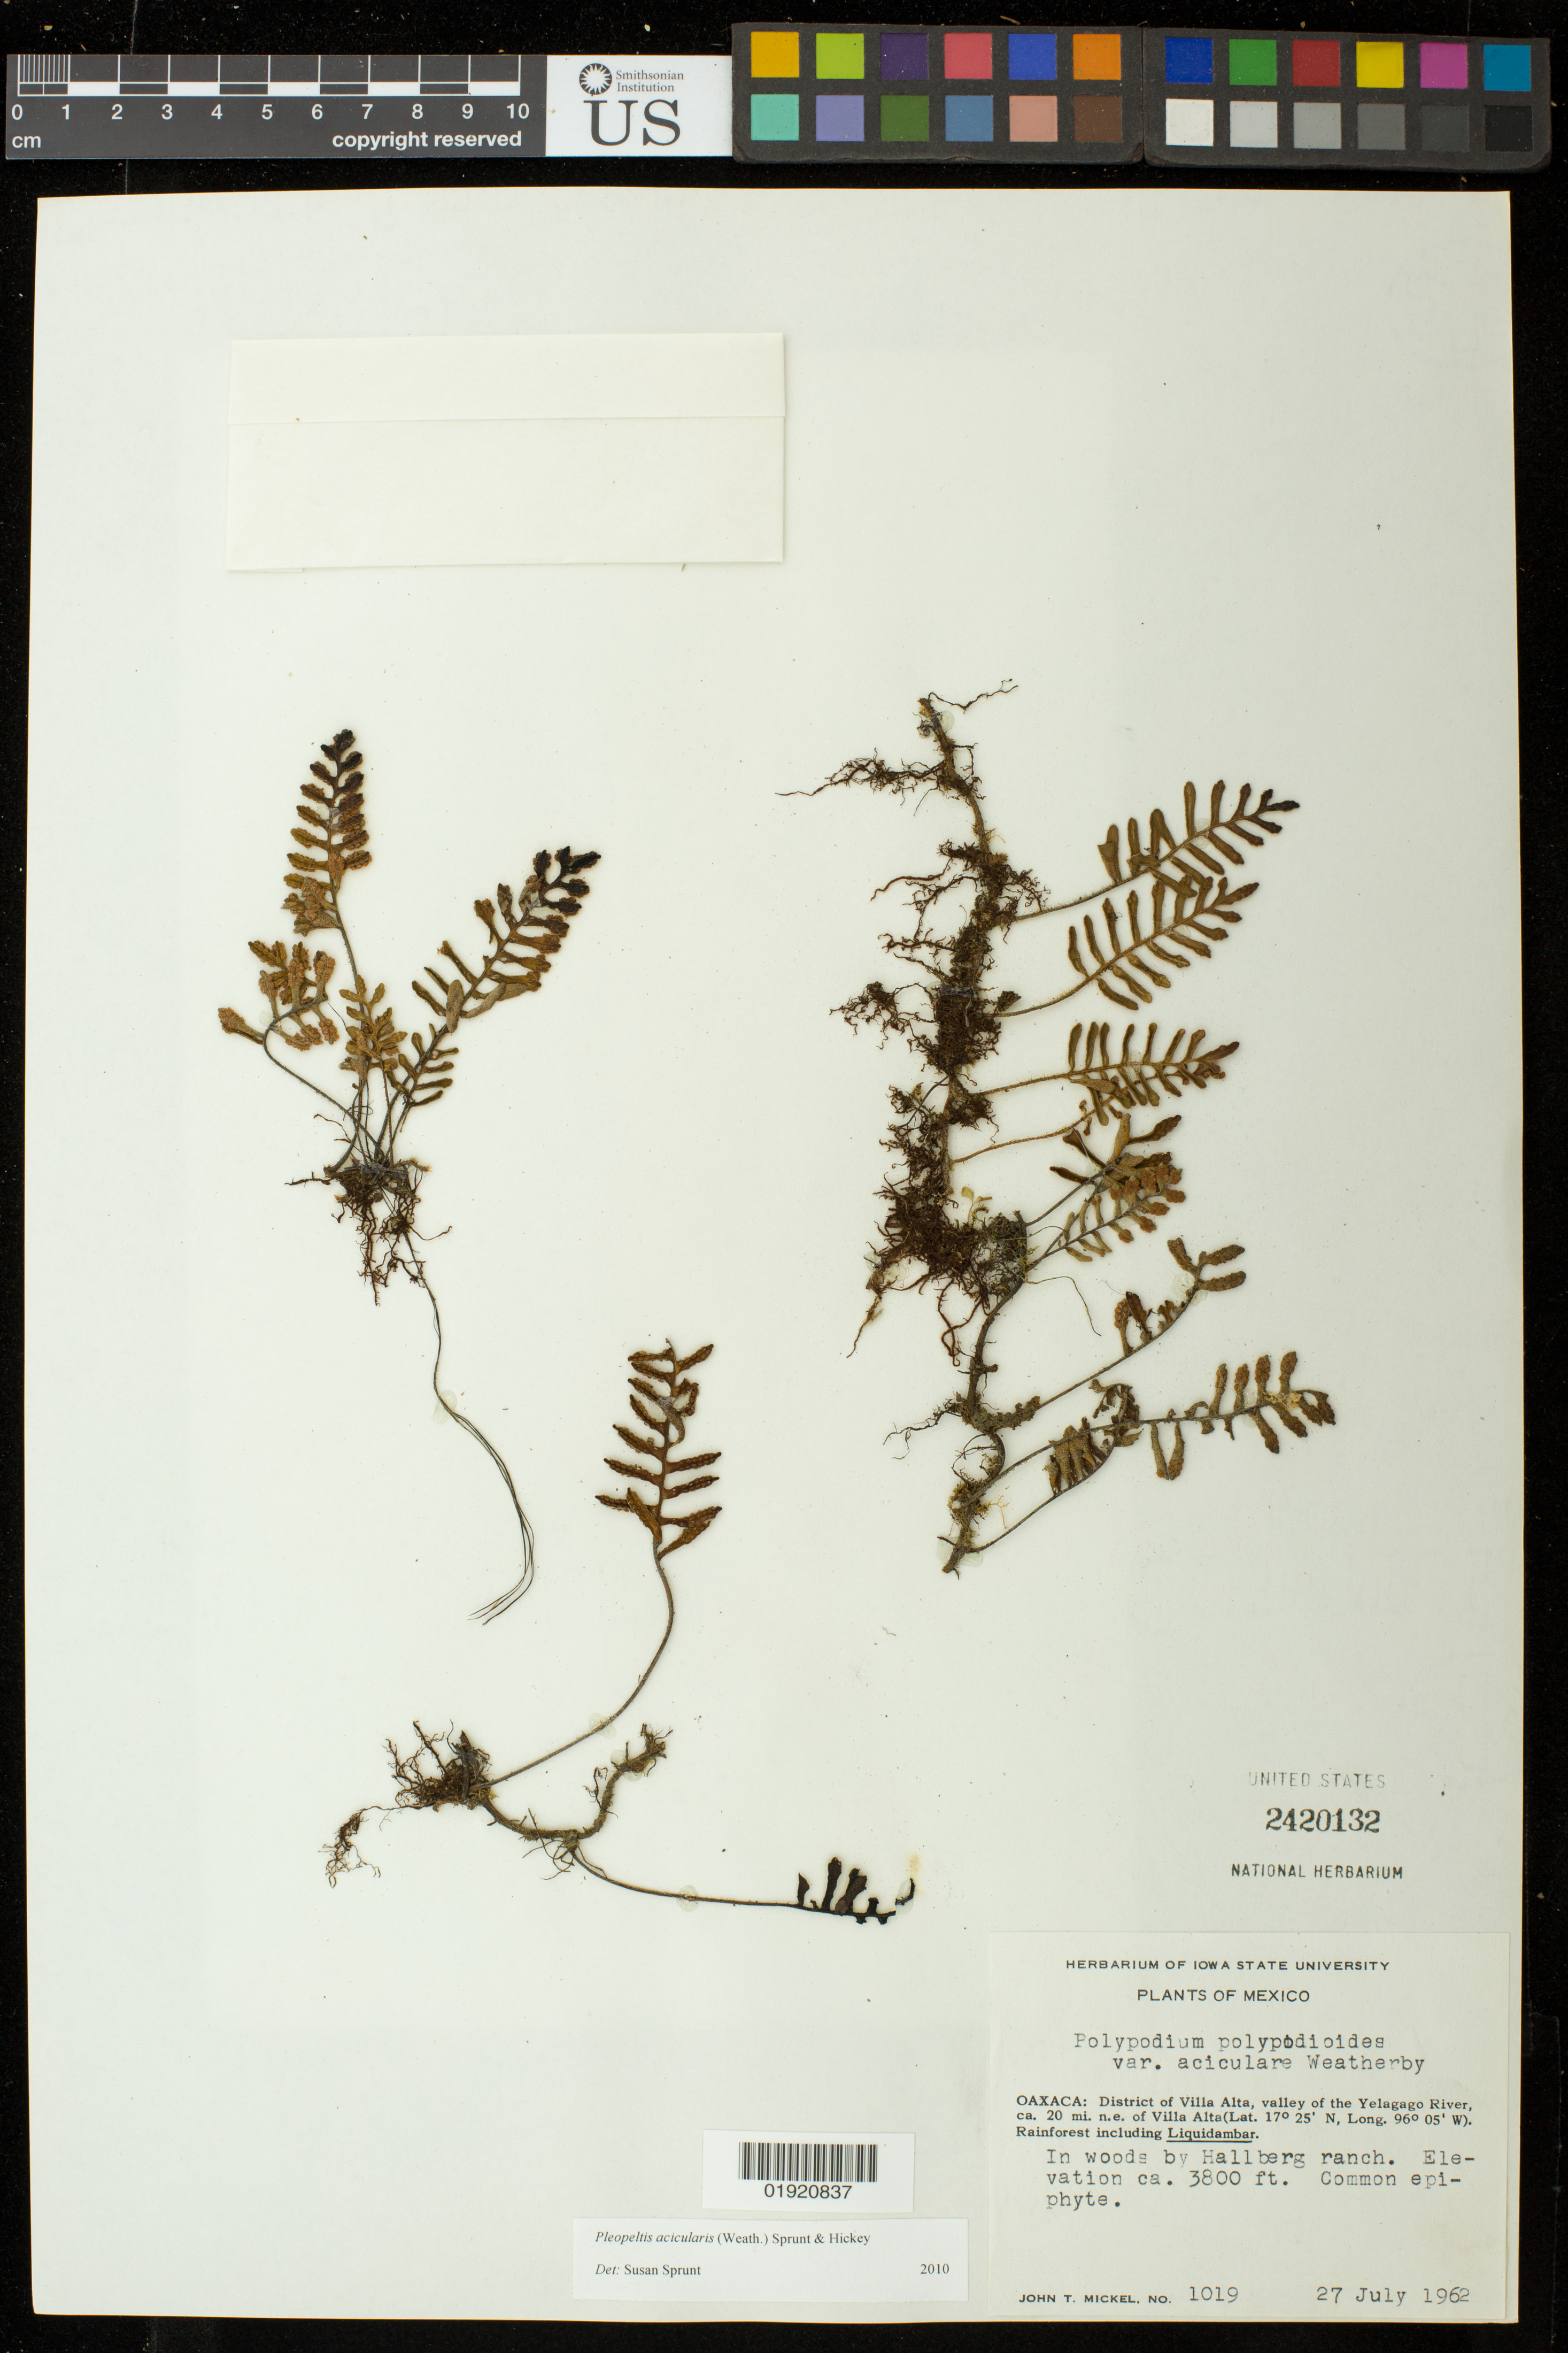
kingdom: Plantae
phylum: Tracheophyta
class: Polypodiopsida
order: Polypodiales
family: Polypodiaceae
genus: Pleopeltis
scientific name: Pleopeltis acicularis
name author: (Weath.) A.R. Sm. & Krömer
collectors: J. Mickel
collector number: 1019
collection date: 1962-07-27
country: Mexico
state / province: Oaxaca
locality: Oaxaca: District of Villa Alta, valley of the Yelagago River, ca. 20 mi. n.e. of Villa Alta.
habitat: Rainforest including Liquidambar. In woods by Hallberg ranch.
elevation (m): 1158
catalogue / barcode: US 2420132